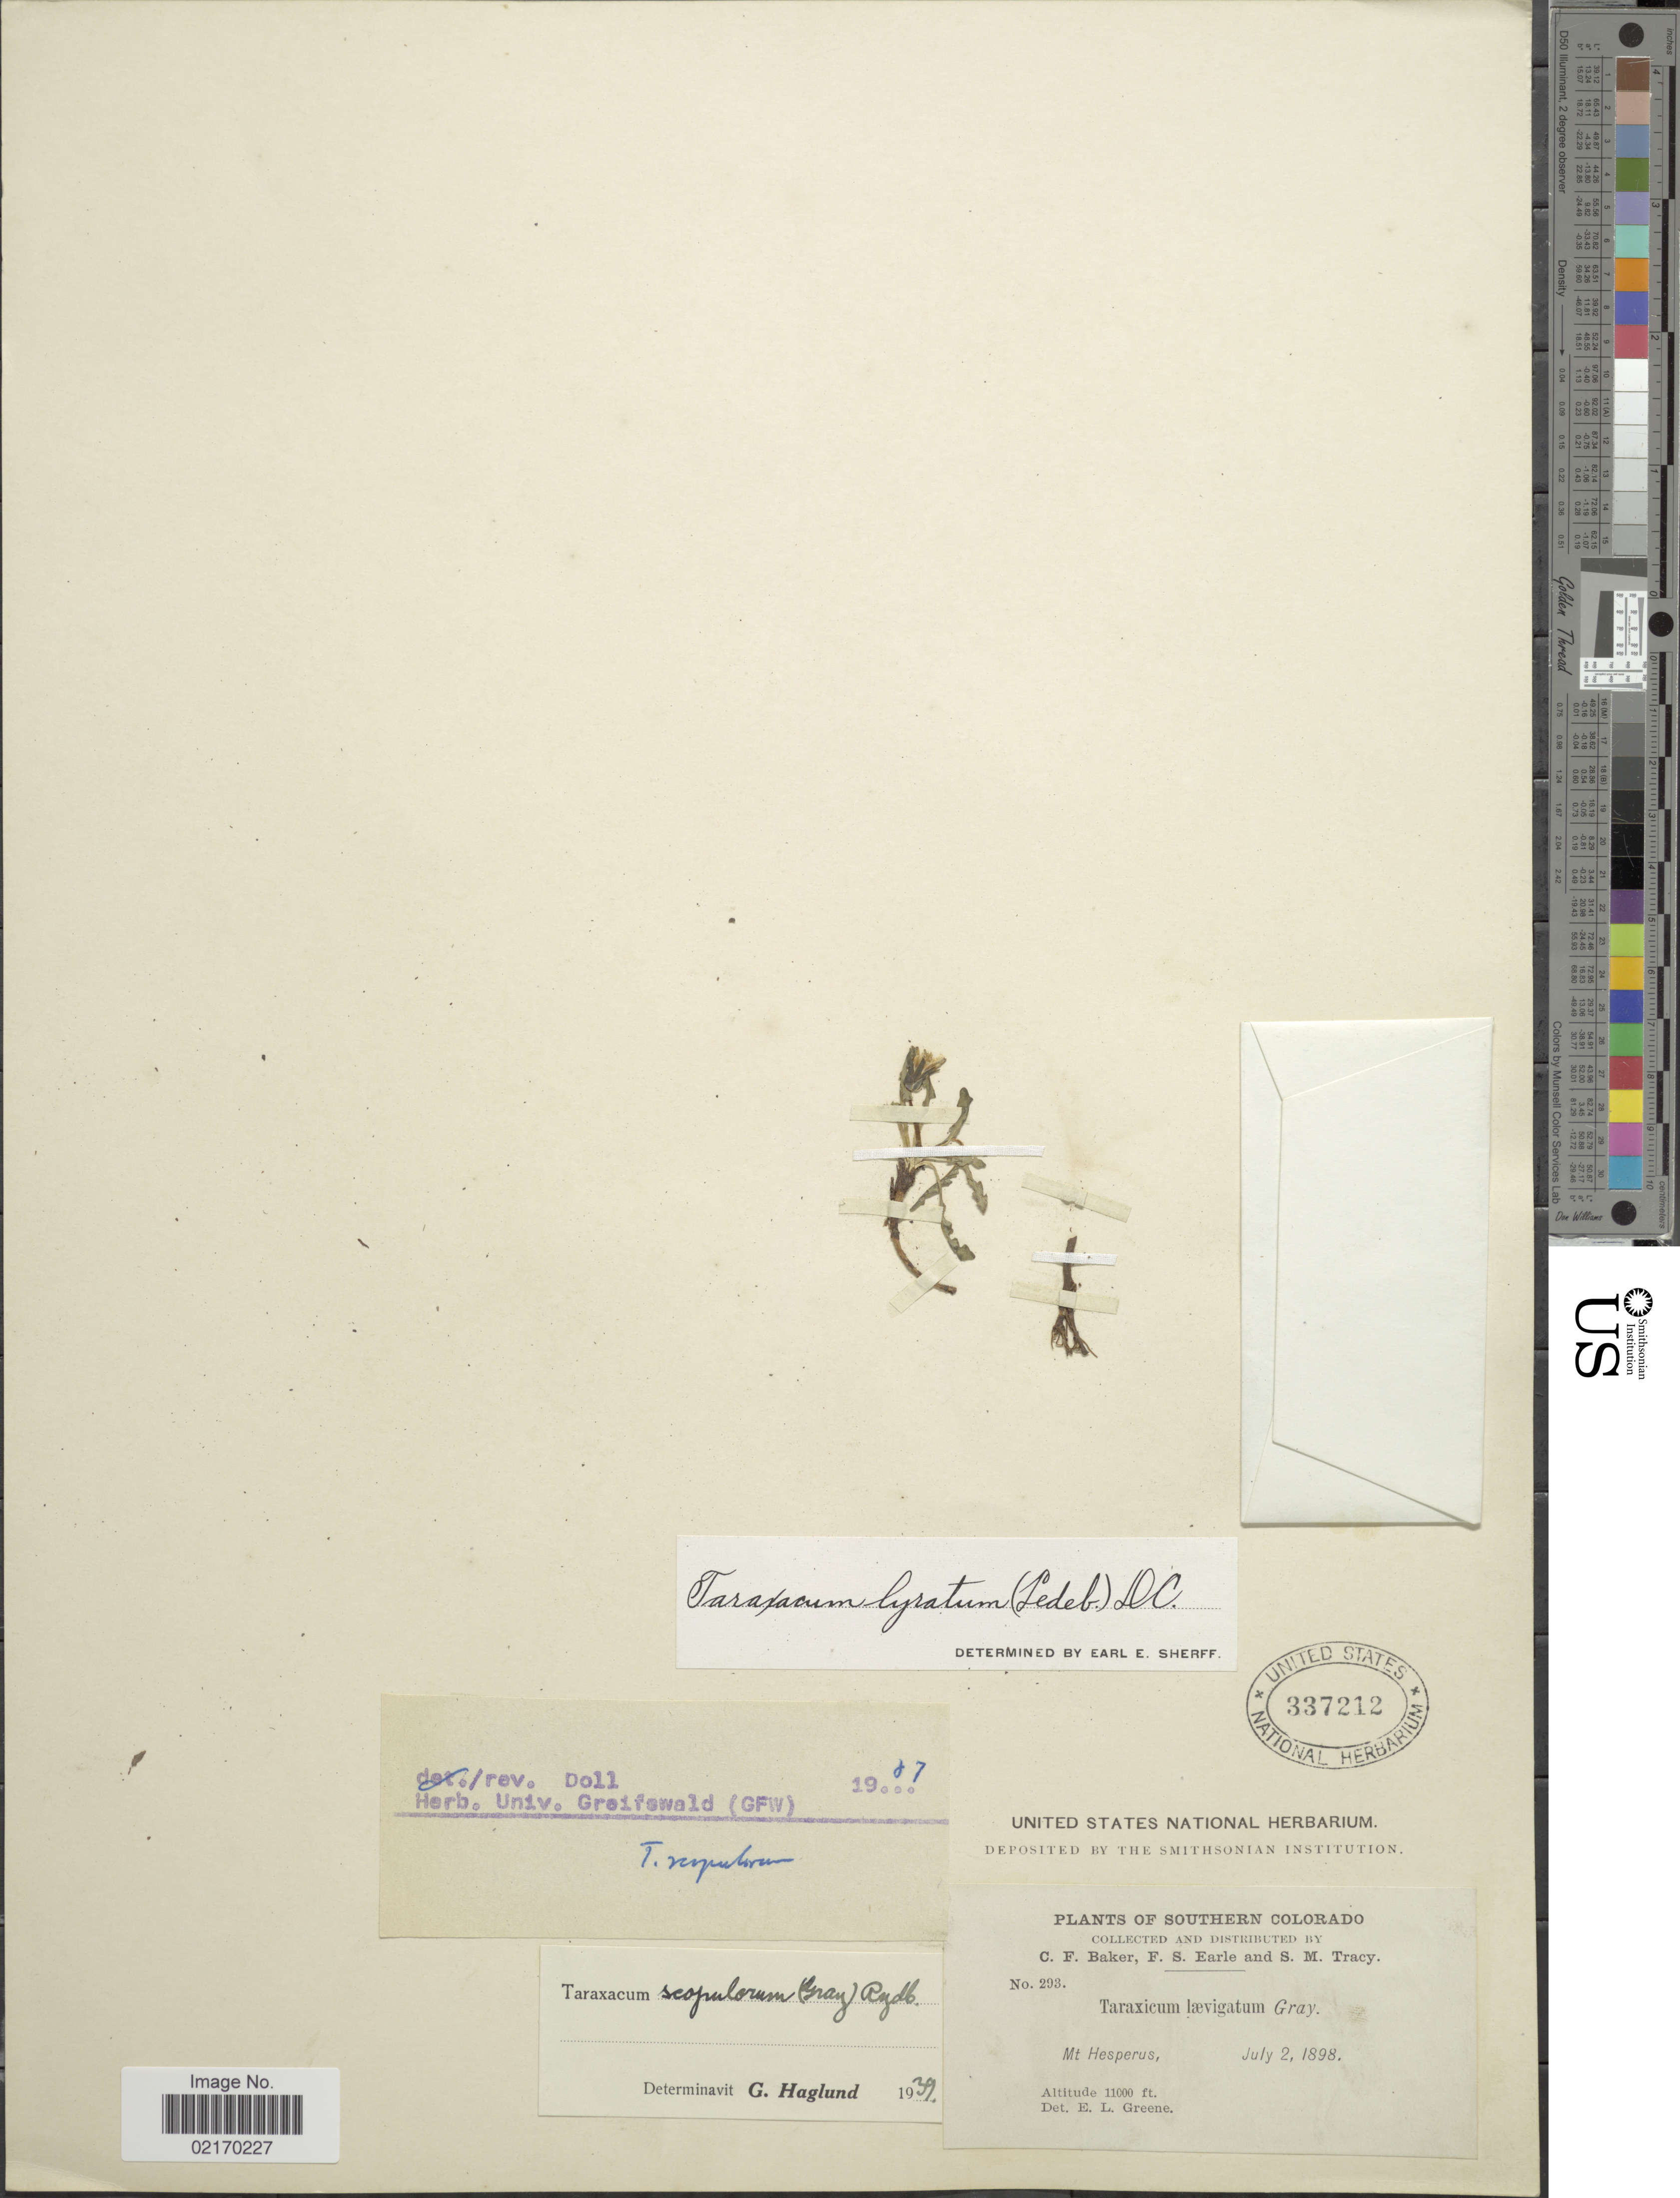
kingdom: Plantae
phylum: Tracheophyta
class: Magnoliopsida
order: Asterales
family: Asteraceae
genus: Taraxacum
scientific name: Taraxacum scopulorum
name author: (A. Gray) Rydb.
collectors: C. F. Baker, F. S. Earle & S. M. Tracy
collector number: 293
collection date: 1898-07-02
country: United States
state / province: Colorado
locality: Southern Colorado. Mt Hesperus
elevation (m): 3353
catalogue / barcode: US 337212